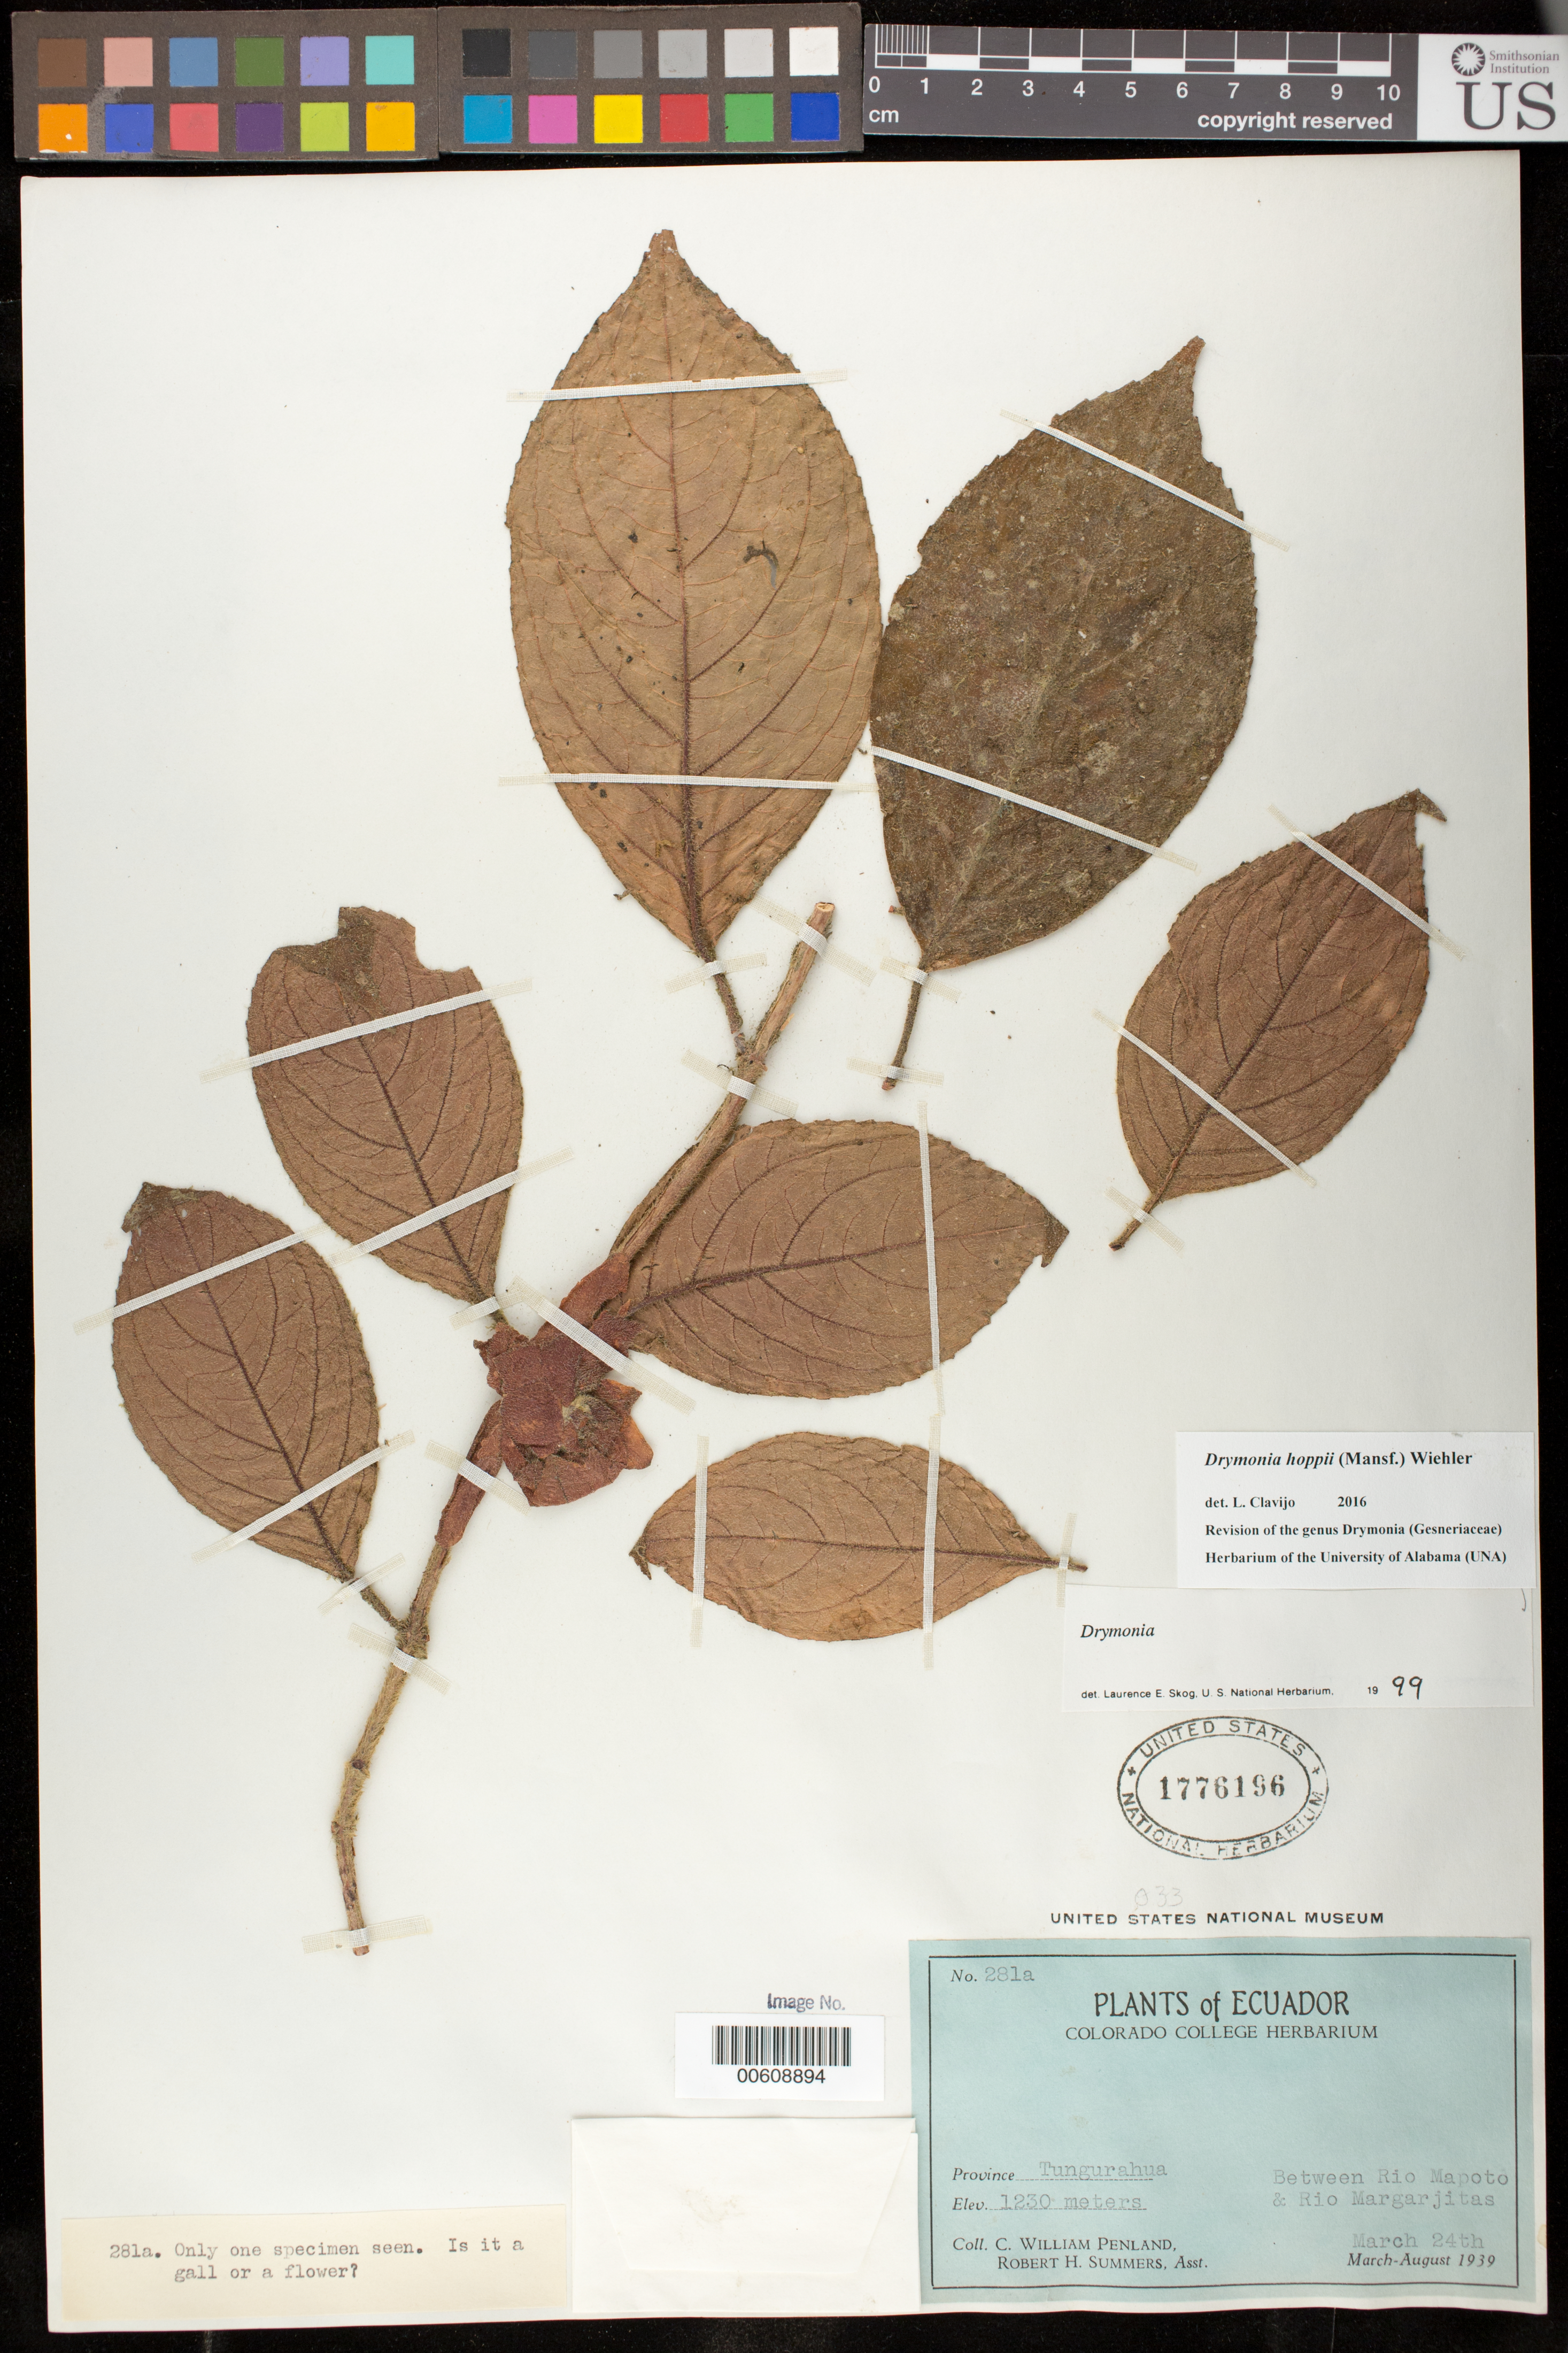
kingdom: Plantae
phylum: Tracheophyta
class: Magnoliopsida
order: Lamiales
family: Gesneriaceae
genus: Drymonia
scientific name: Drymonia hoppii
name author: (Mansf.) Wiehler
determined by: Clavijo, L.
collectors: C. W. Penland & R. Summers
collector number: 281 a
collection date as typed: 24 Mar 1939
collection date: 1939-03-24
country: Ecuador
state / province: Tungurahua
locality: Between Rio Mapoto and Rio Margarjitas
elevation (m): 1230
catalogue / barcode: US 1776196